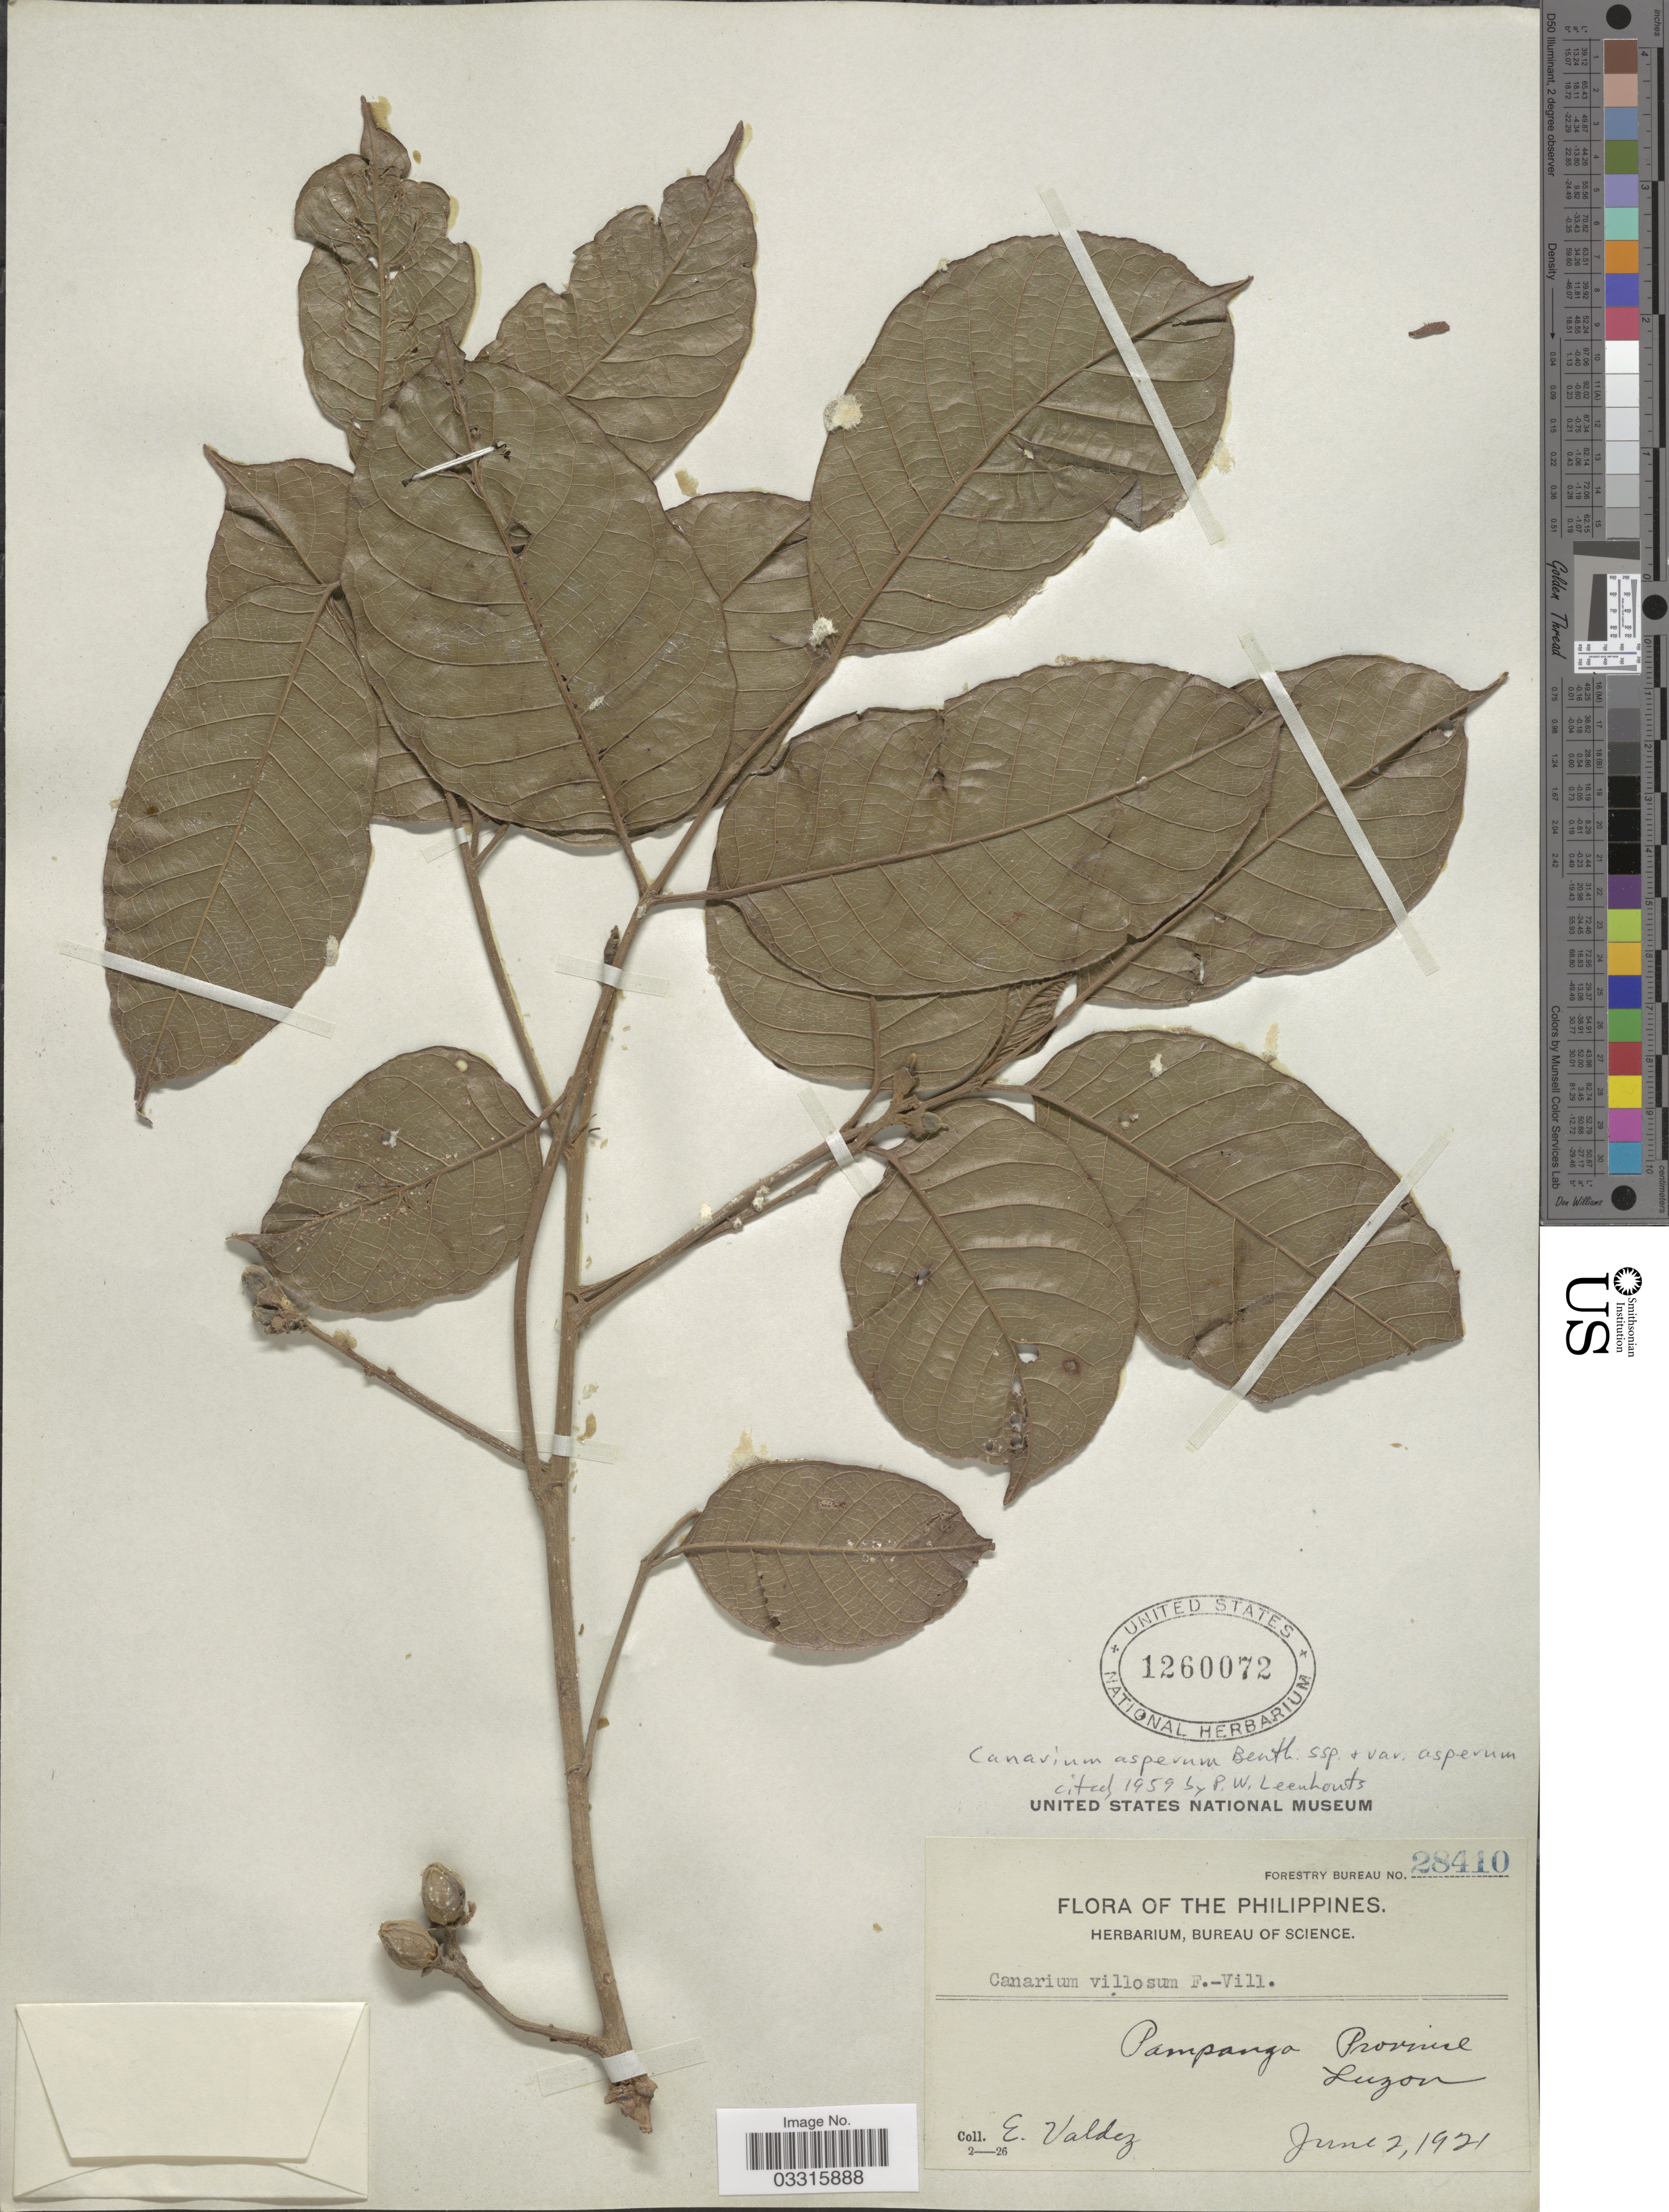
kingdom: Plantae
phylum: Tracheophyta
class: Magnoliopsida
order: Sapindales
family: Burseraceae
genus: Canarium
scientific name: Canarium asperum subsp. asperum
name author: Benth.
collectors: E. Valdez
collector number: Forestry Bureau 28410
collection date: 1921-06-02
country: Philippines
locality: Pampanga Province. Luzon.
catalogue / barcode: US 1260072